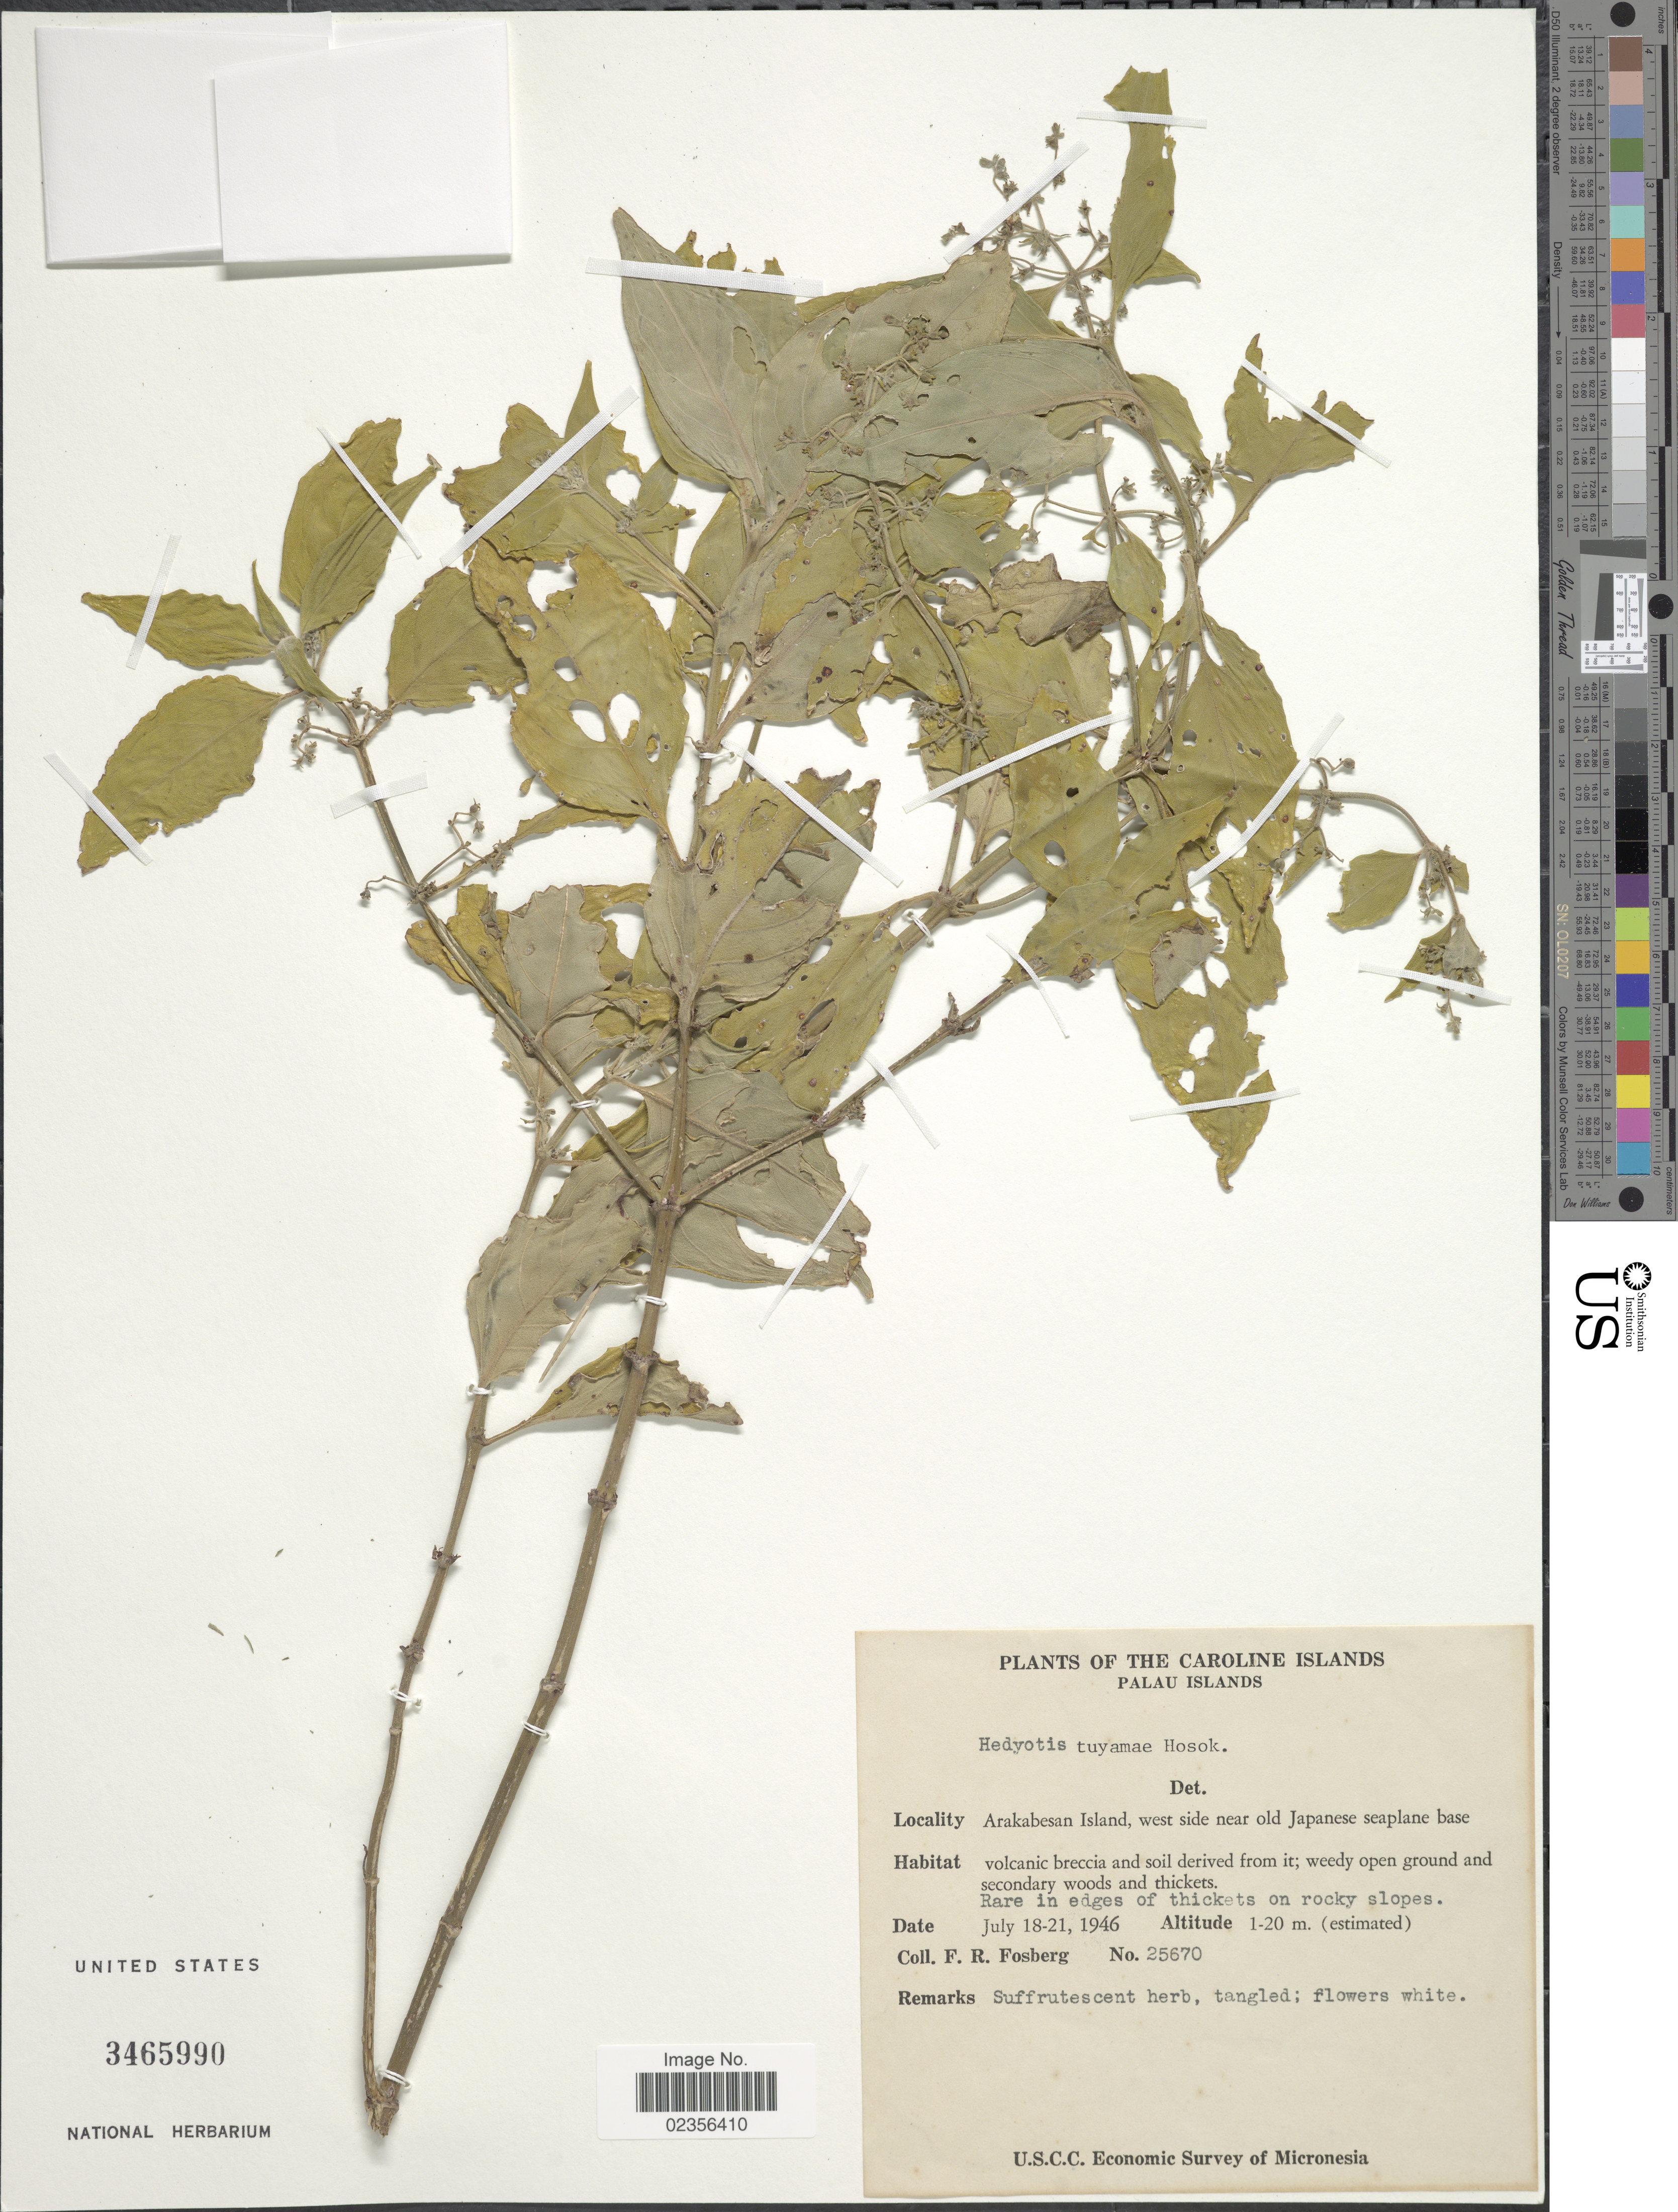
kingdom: Plantae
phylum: Tracheophyta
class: Magnoliopsida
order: Gentianales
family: Rubiaceae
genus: Hedyotis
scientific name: Hedyotis tuyamae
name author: Hosok.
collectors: F. R. Fosberg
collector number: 25670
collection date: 1946-07-18/1946-07-21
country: Palau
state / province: Koror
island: Ngerekebesang [Arakabesan]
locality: The Caroline Islands, Palau Islands, Arakabesan Island, west side near old Japanese seaplane base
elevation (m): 1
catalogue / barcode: US 3465990